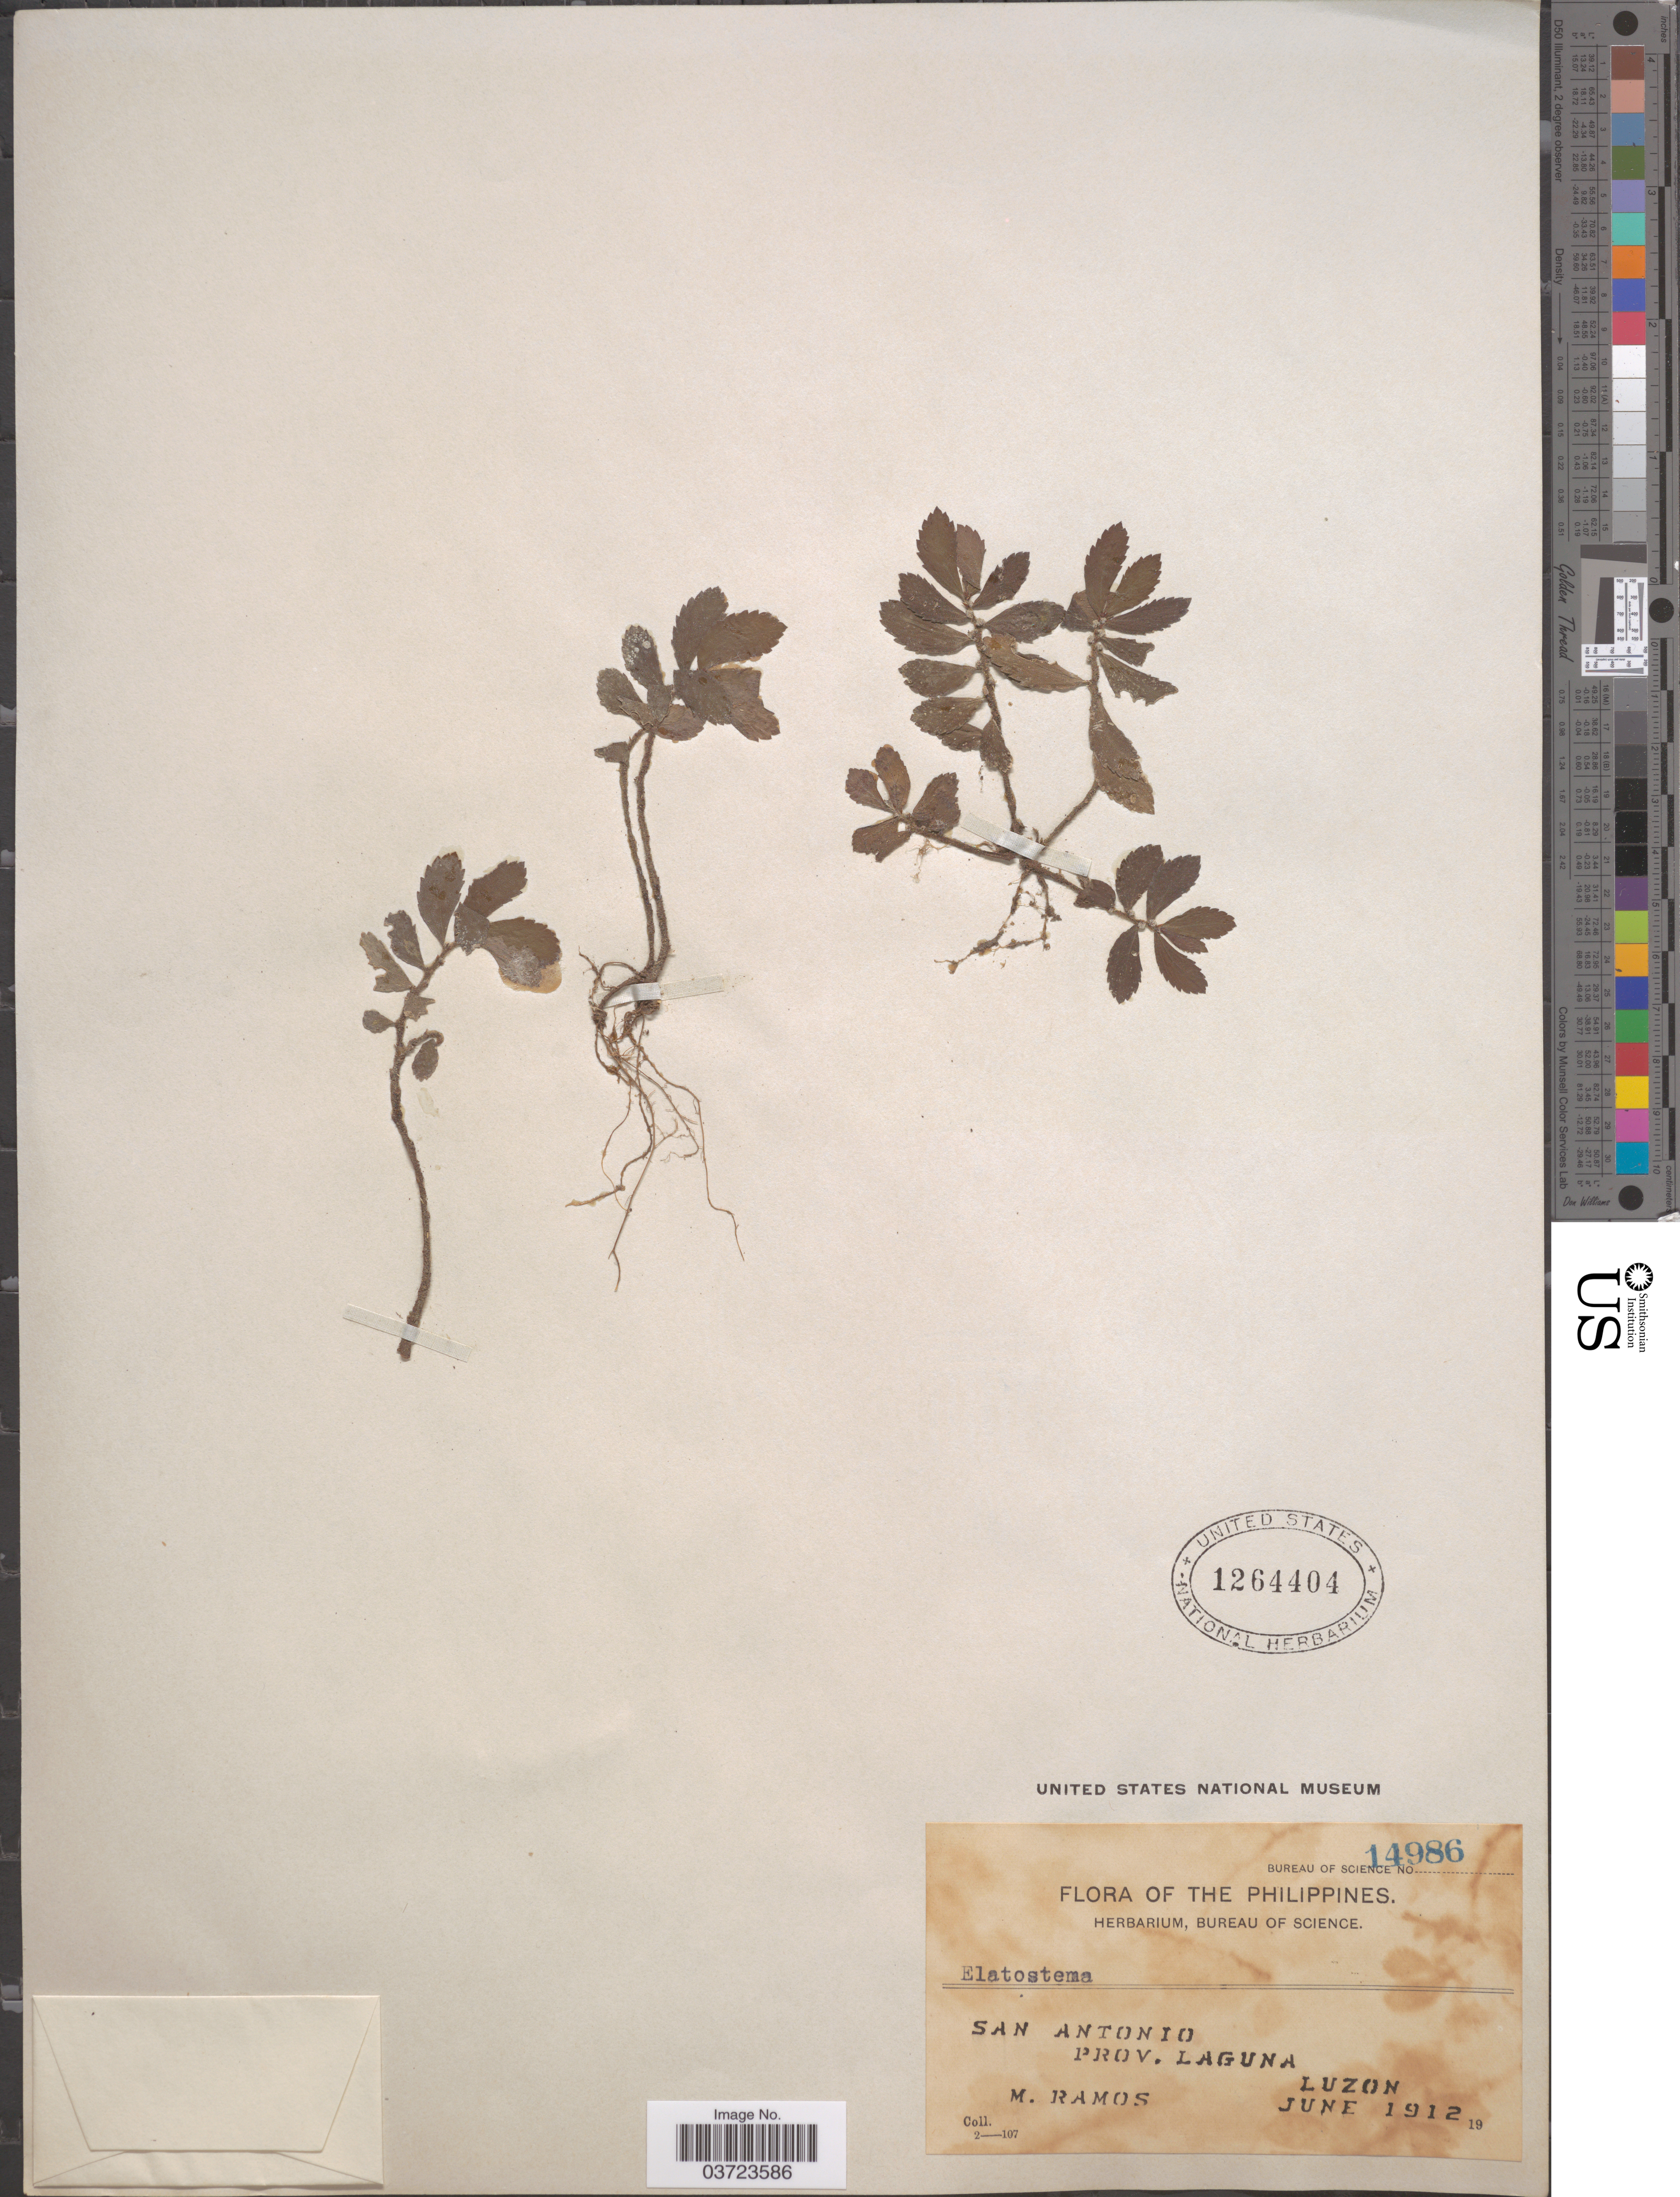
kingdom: Plantae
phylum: Tracheophyta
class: Magnoliopsida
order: Rosales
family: Urticaceae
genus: Elatostema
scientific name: Elatostema sp.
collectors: M. Ramos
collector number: Bureau of Science 14986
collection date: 1912-06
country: Philippines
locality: San Antonio. Prov. Laguna. Luzon.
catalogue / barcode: US 1264404